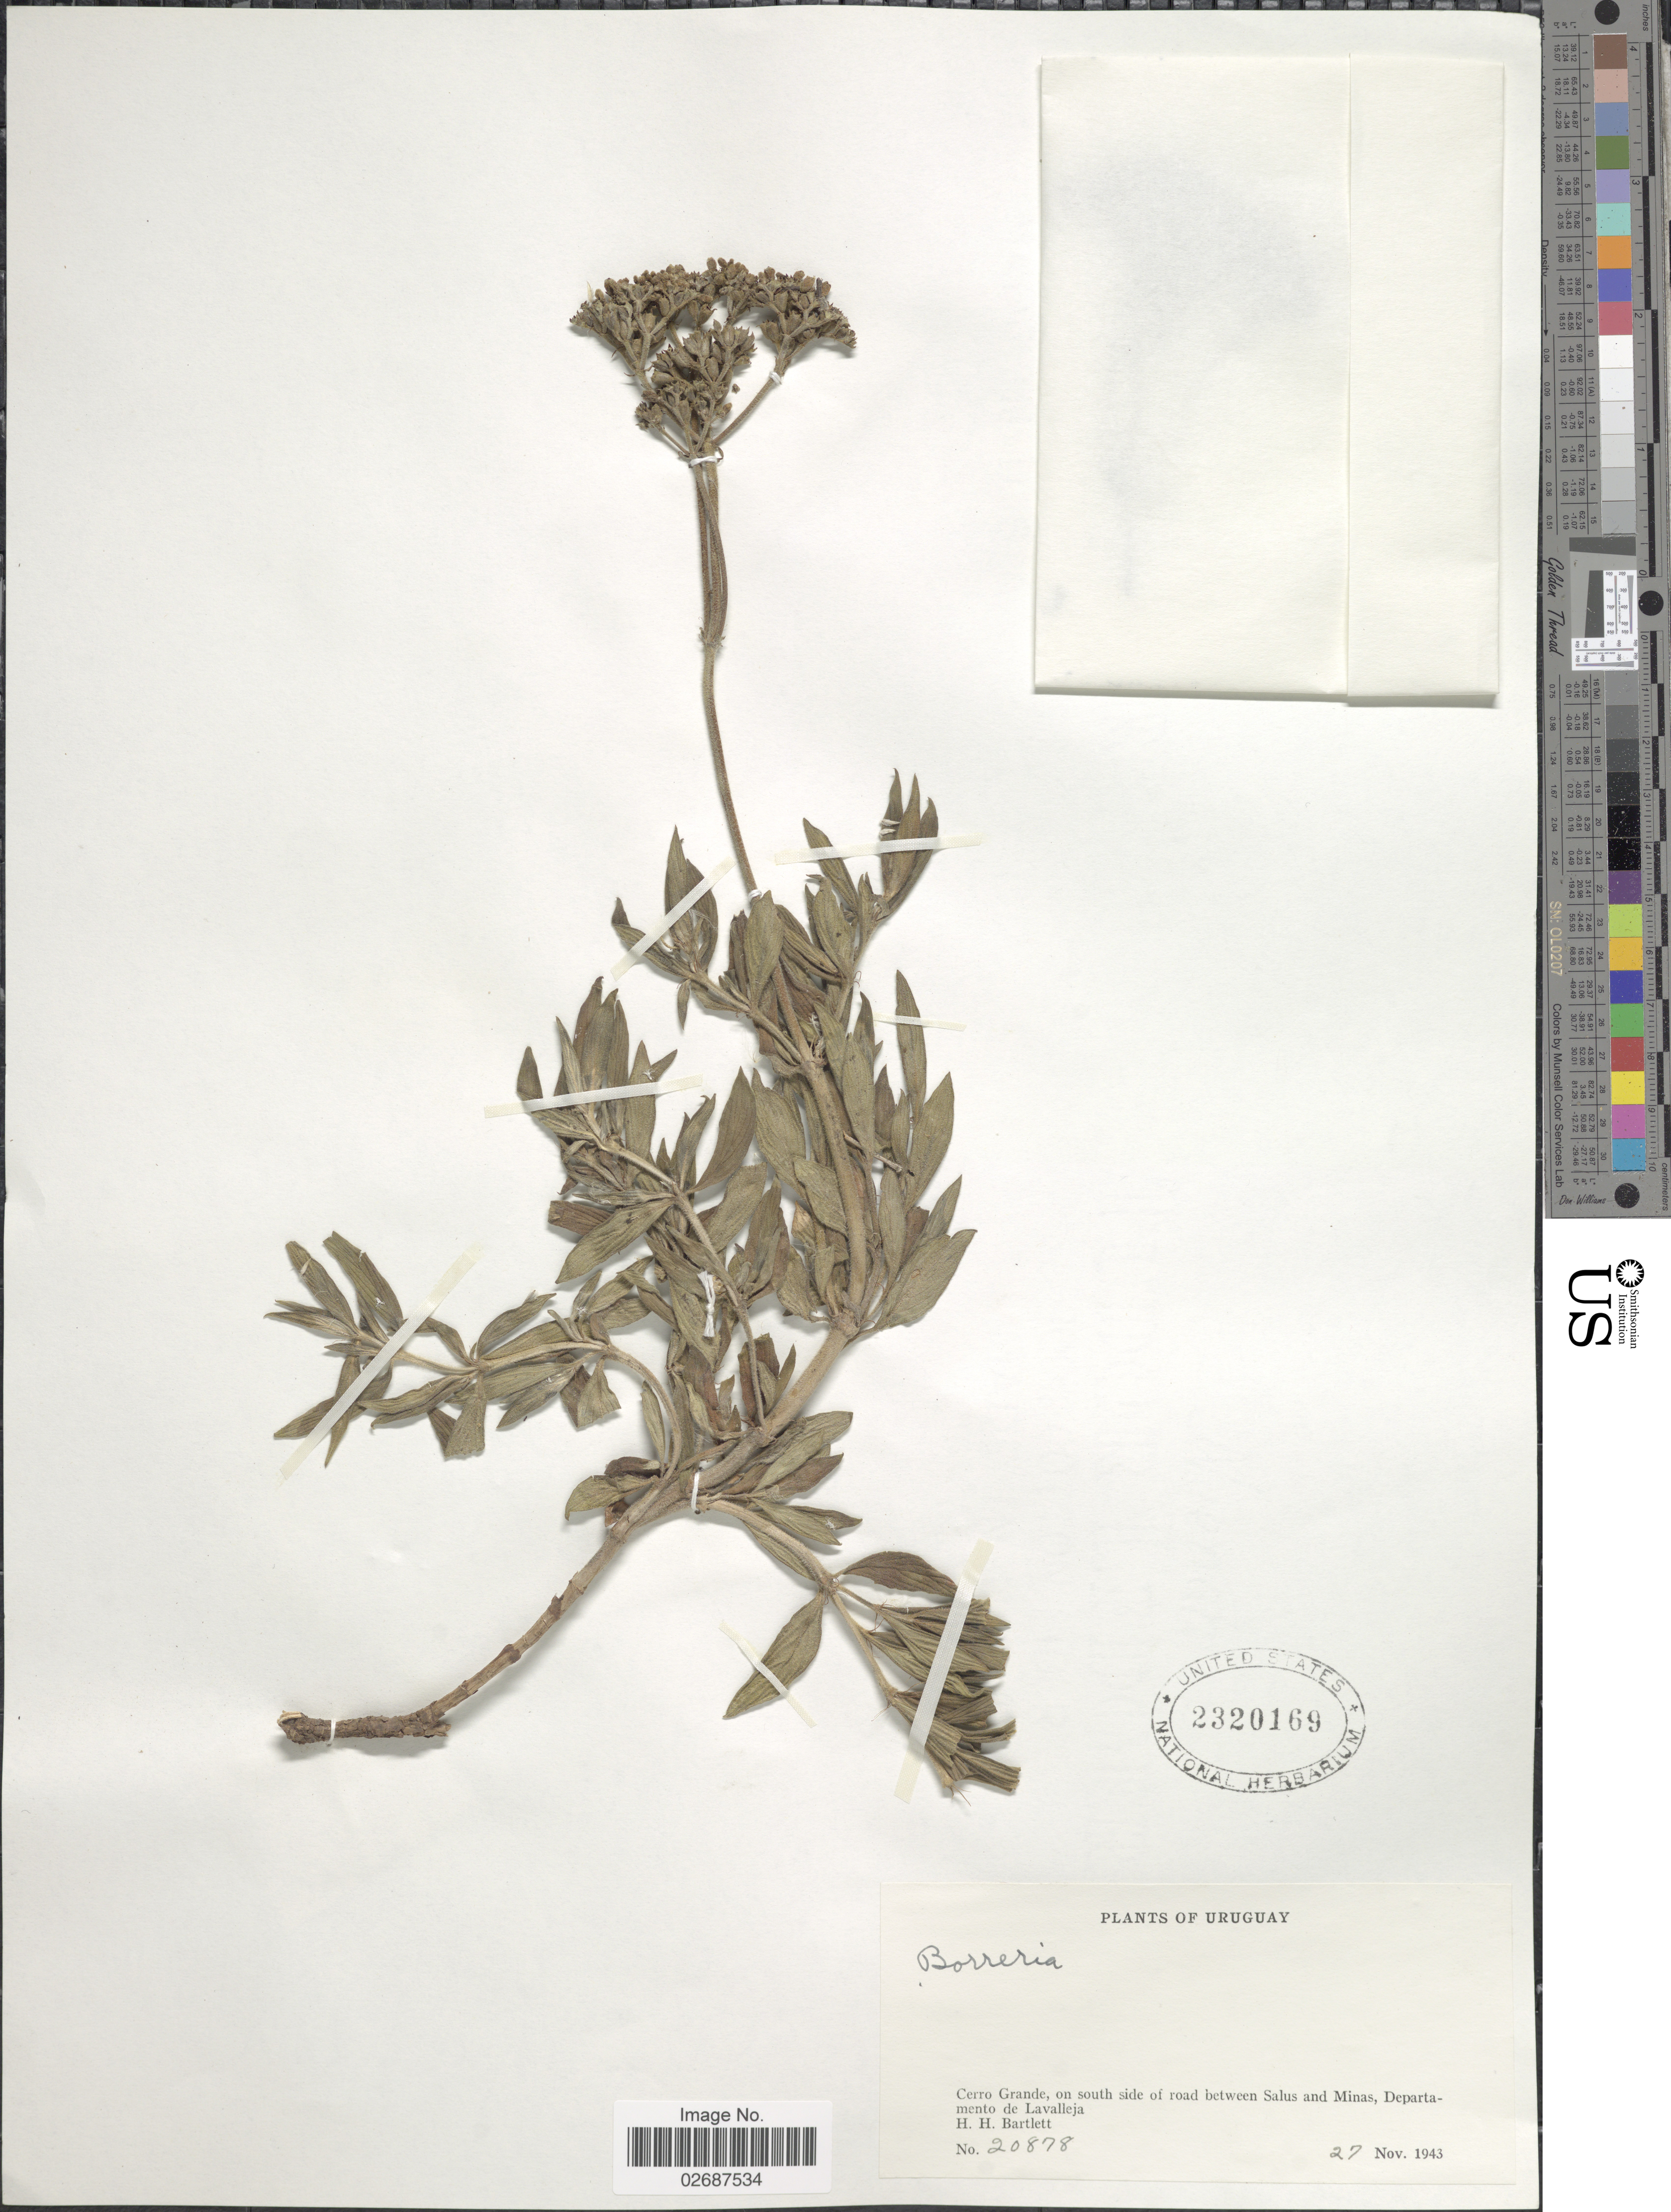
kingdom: Plantae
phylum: Tracheophyta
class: Magnoliopsida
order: Gentianales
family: Rubiaceae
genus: Galianthe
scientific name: Galianthe centranthoides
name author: (Cham. & Schltdl.) E.L. Cabral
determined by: Florentin, Mariela Nunez, (CTES), Instituto de Botanica del Nordeste (ARGENTINA)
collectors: H. H. Bartlett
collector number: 20878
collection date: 1943-11-27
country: Uruguay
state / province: Lavalleja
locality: Cerro Grande, on south side of road between Salus and Minas.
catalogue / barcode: US 2320169